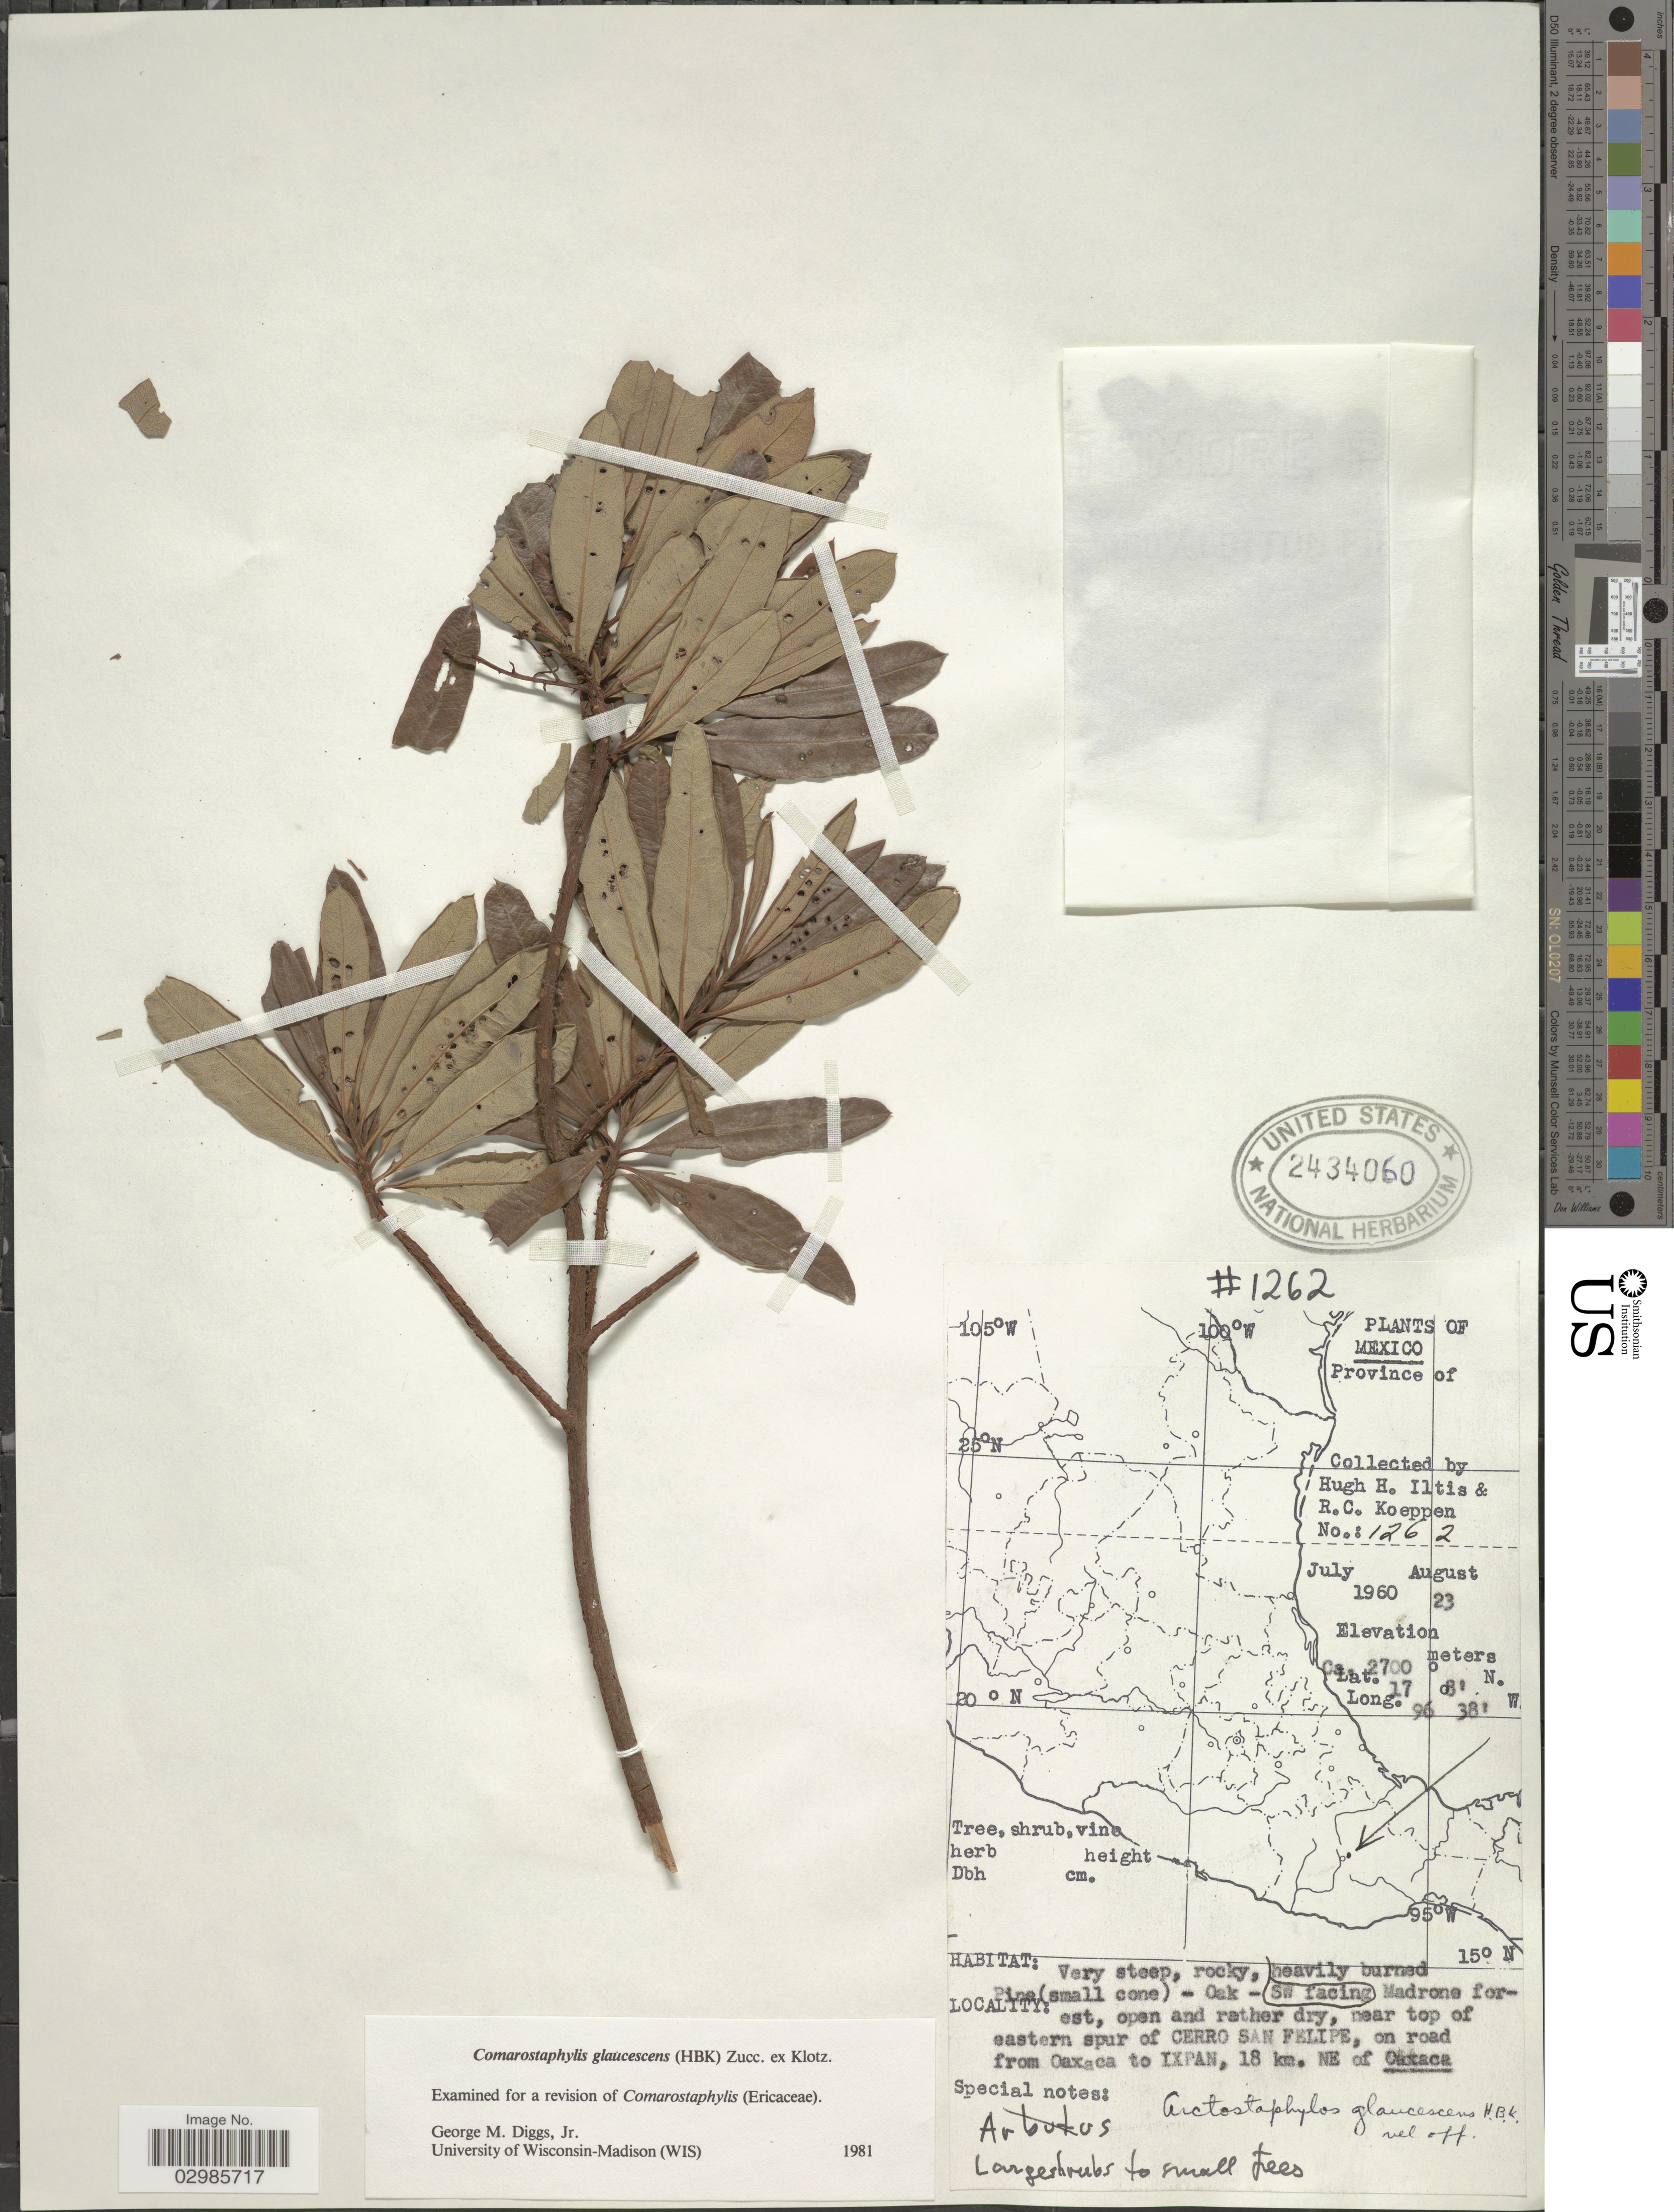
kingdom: Plantae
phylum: Tracheophyta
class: Magnoliopsida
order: Ericales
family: Ericaceae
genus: Comarostaphylis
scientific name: Comarostaphylis glaucescens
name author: (Kunth) Zucc. ex Klotzsch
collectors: H. Iltis & R. C. Koeppen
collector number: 1262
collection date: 1960-08-23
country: Mexico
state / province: Oaxaca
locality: SW facing Madrone forest, open and rather dry, near top of eastern spur of Cerro San Felipe, on road from Oaxaca to Ixpan, 18 km. NE of Oaxaca.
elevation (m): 2700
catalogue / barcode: US 2434060